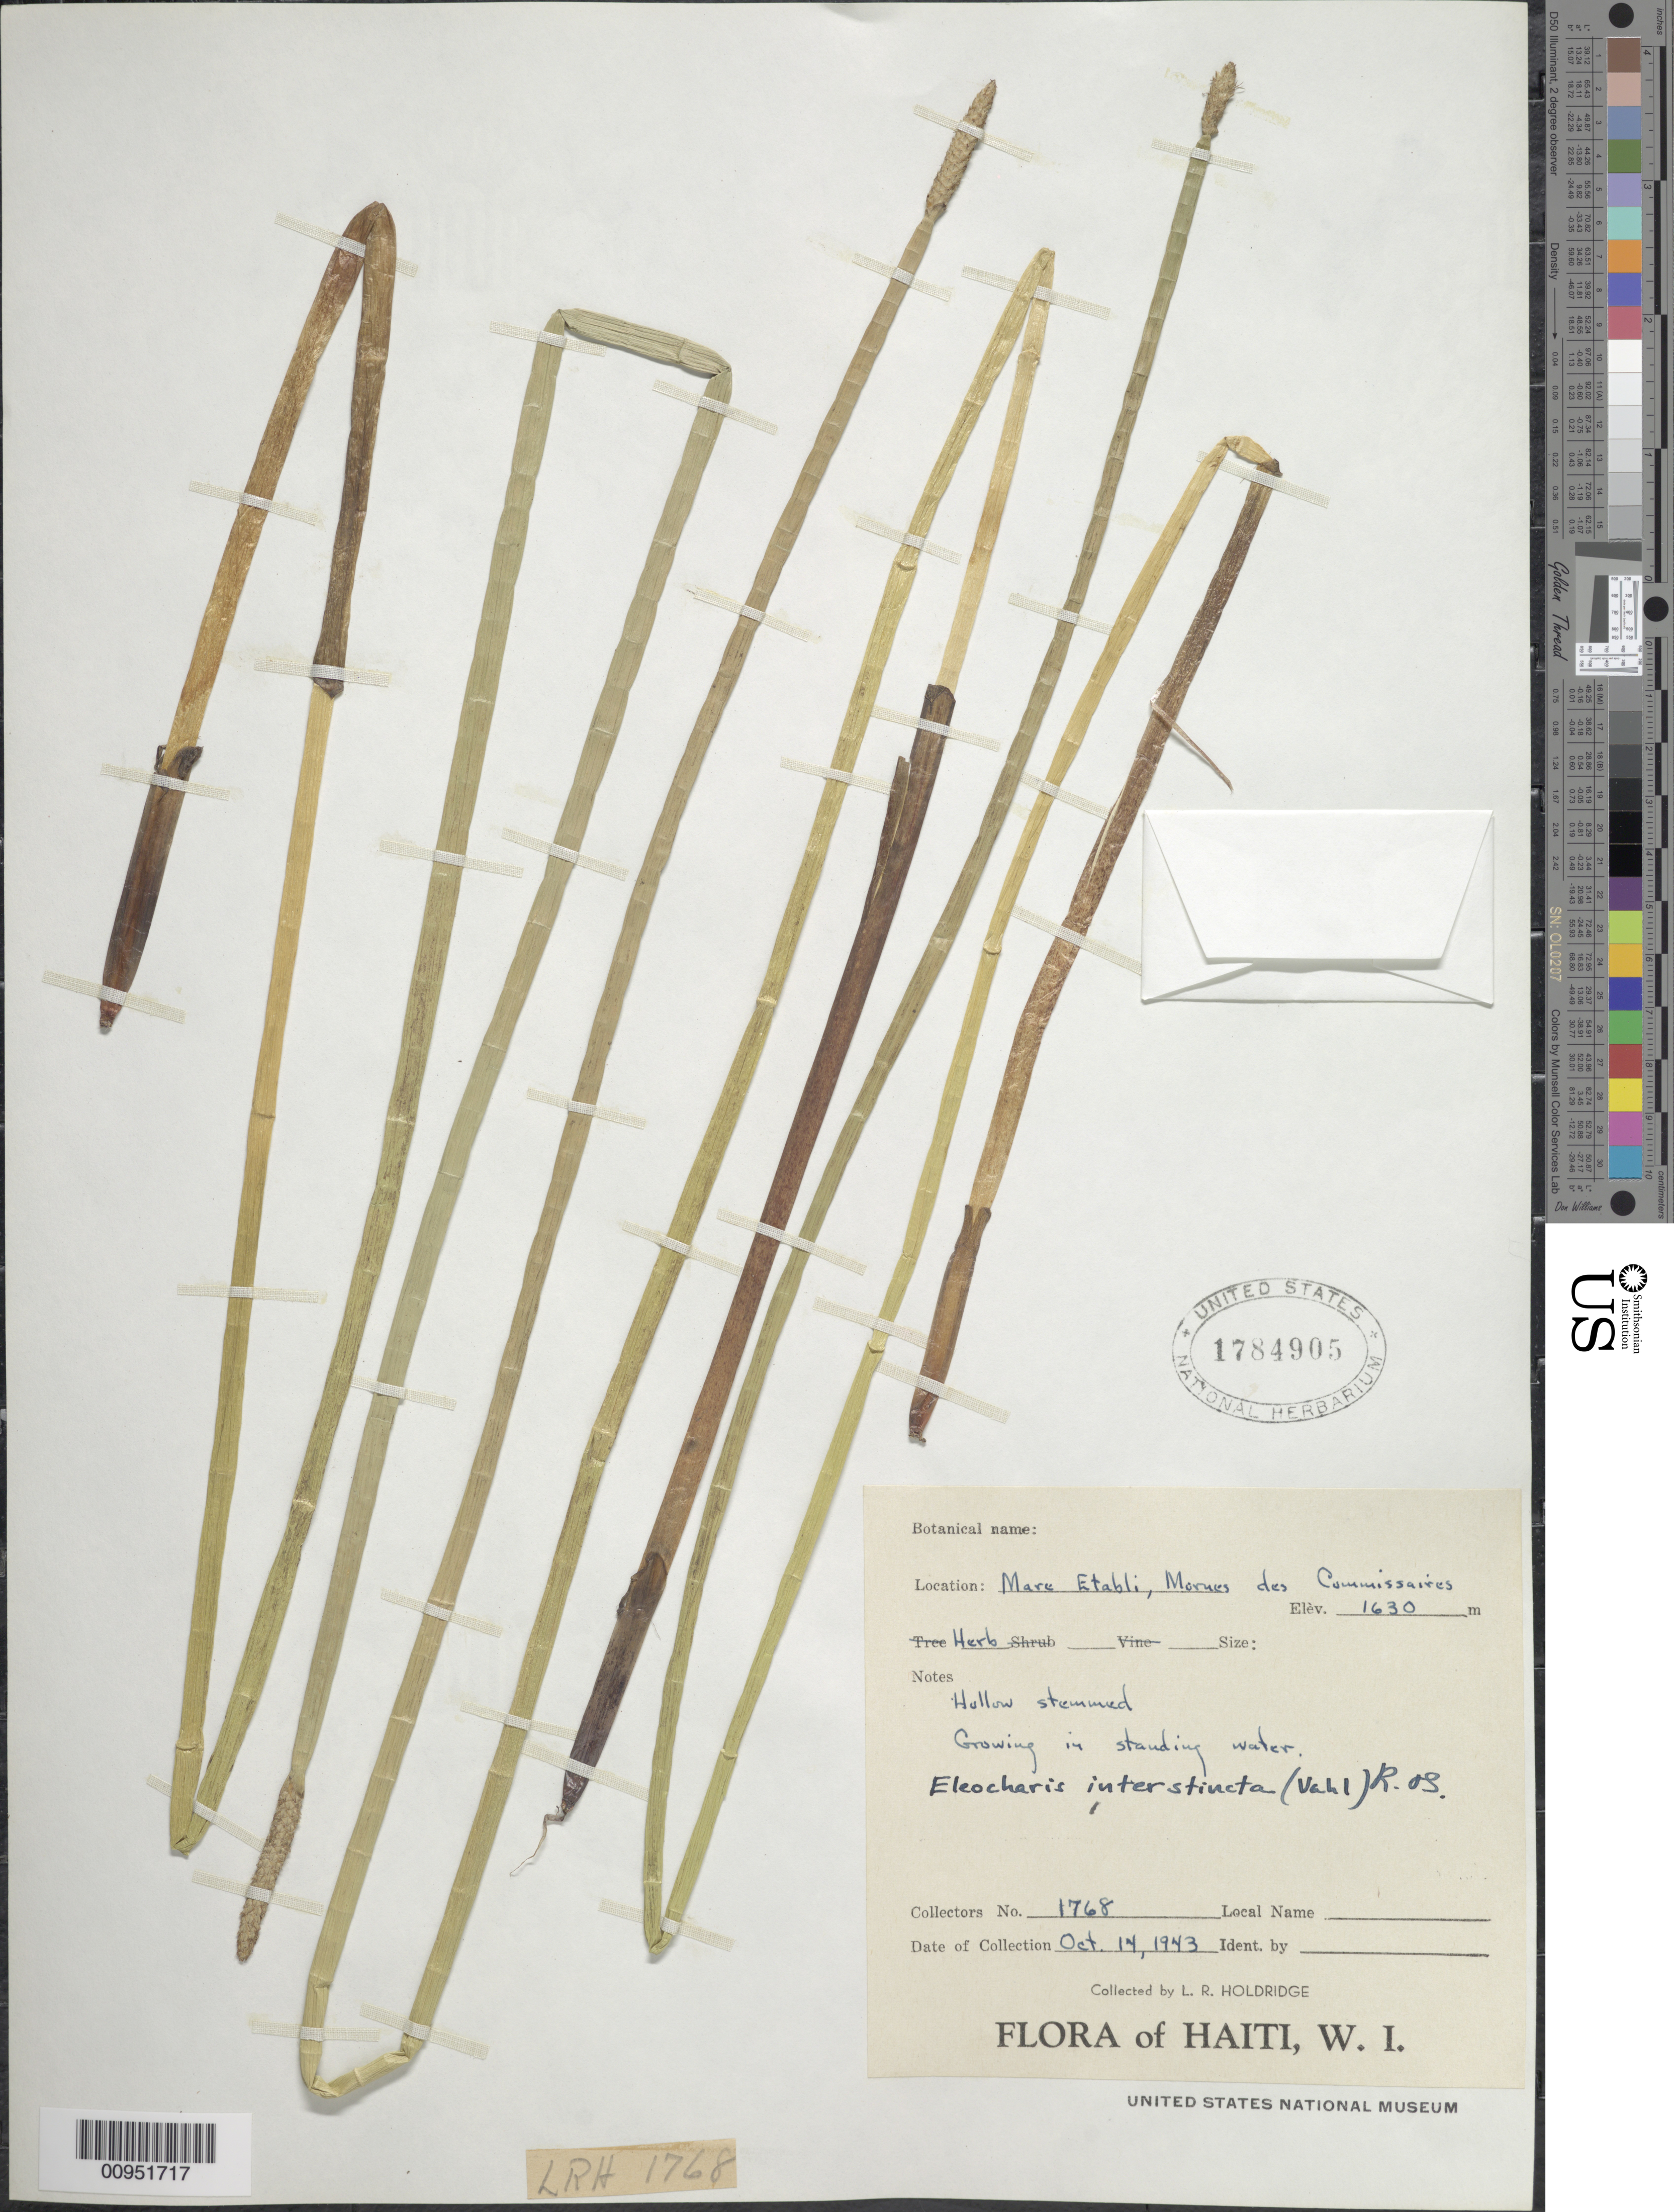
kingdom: Plantae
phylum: Tracheophyta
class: Liliopsida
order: Poales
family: Cyperaceae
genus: Eleocharis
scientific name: Eleocharis interstincta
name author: (Vahl) Roem. & Schult.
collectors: L. Holdridge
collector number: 1768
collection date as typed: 14 Oct 1943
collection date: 1943-10-14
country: Haiti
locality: Mare Etabli, Mornes des Commissaires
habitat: Growing in standing water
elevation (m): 1630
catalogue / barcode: US 1784905